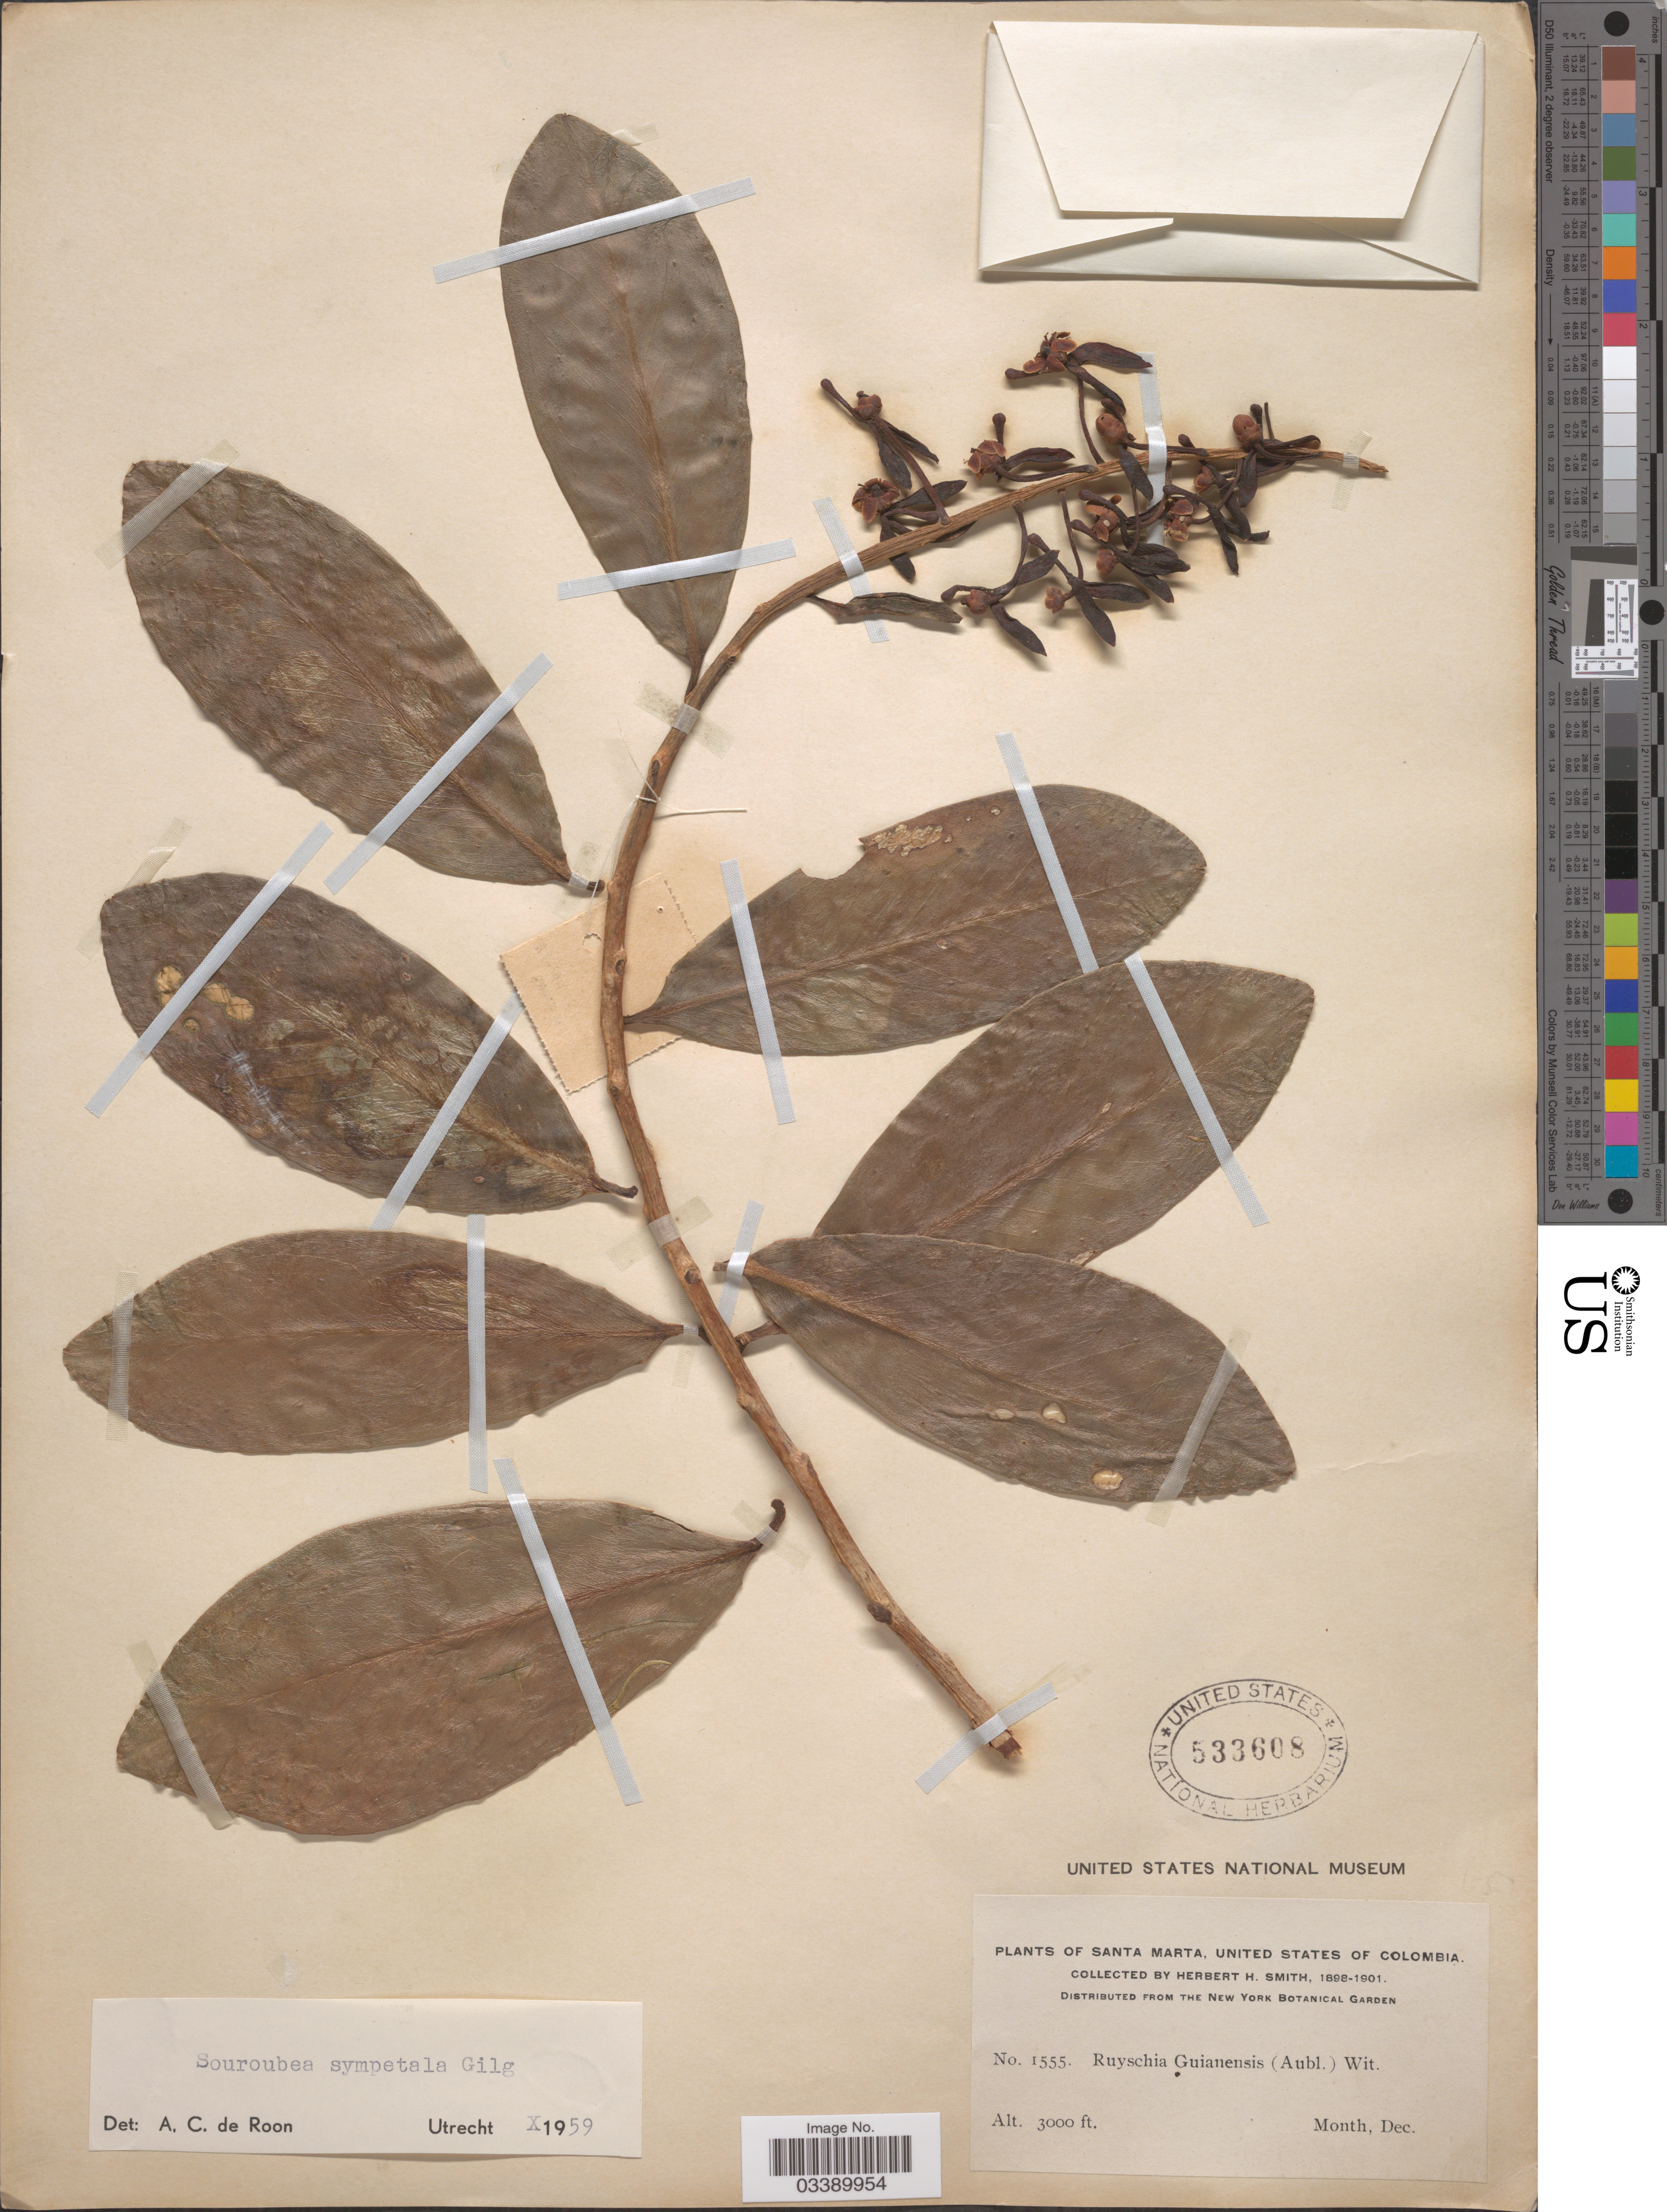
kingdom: Plantae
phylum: Tracheophyta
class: Magnoliopsida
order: Ericales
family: Marcgraviaceae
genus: Souroubea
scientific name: Souroubea sympetala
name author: Gilg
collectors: Herbert H. Smith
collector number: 1555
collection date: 1898-12/1901-12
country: Colombia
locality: Santa Marta, United States of Colombia.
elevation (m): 914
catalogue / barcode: US 533608